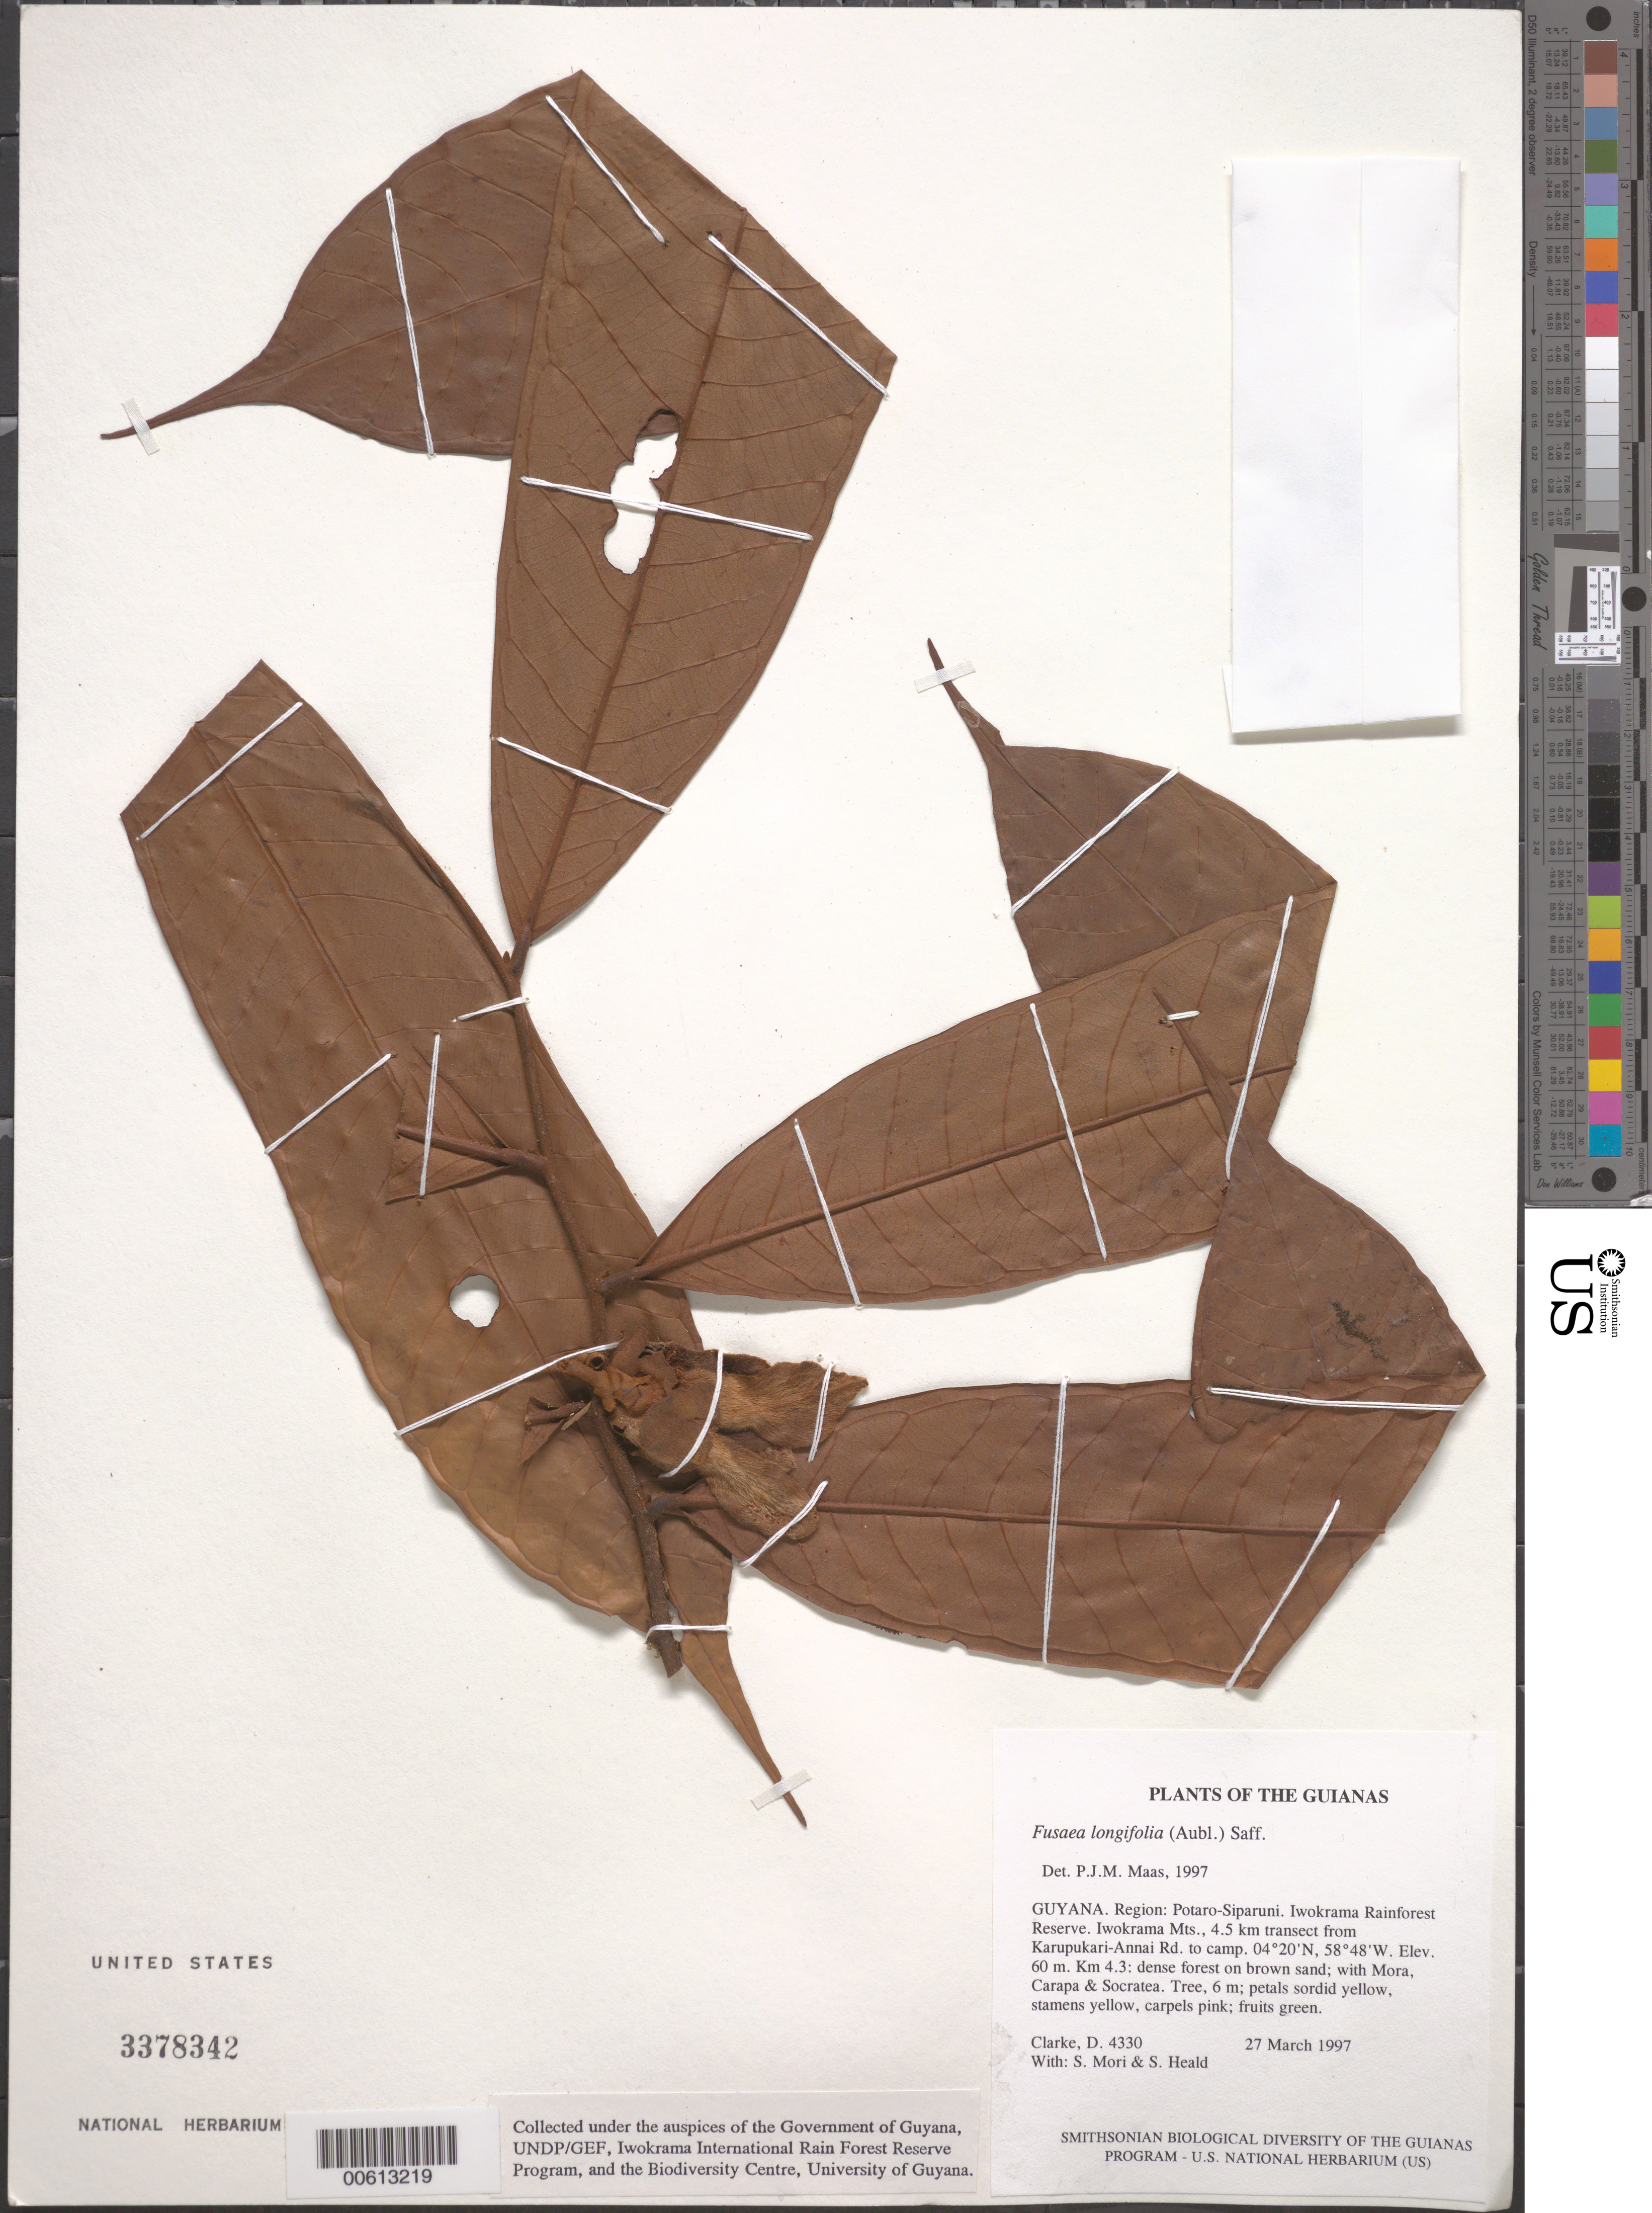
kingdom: Plantae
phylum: Tracheophyta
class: Magnoliopsida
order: Magnoliales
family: Annonaceae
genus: Fusaea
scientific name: Fusaea longifolia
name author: (Aubl.) Saff.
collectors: D. Clarke, S. Mori & S. Heald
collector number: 4330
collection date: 1997-03-27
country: Guyana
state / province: Potaro-Siparuni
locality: Guianas. Region: Potaro-Siparuni. Iwokrama Rainforest Reserve. Iwokrama Mts., 4.5 km transect from Karupukari-Annai Rd. to camp.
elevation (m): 60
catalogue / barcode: US 3378342